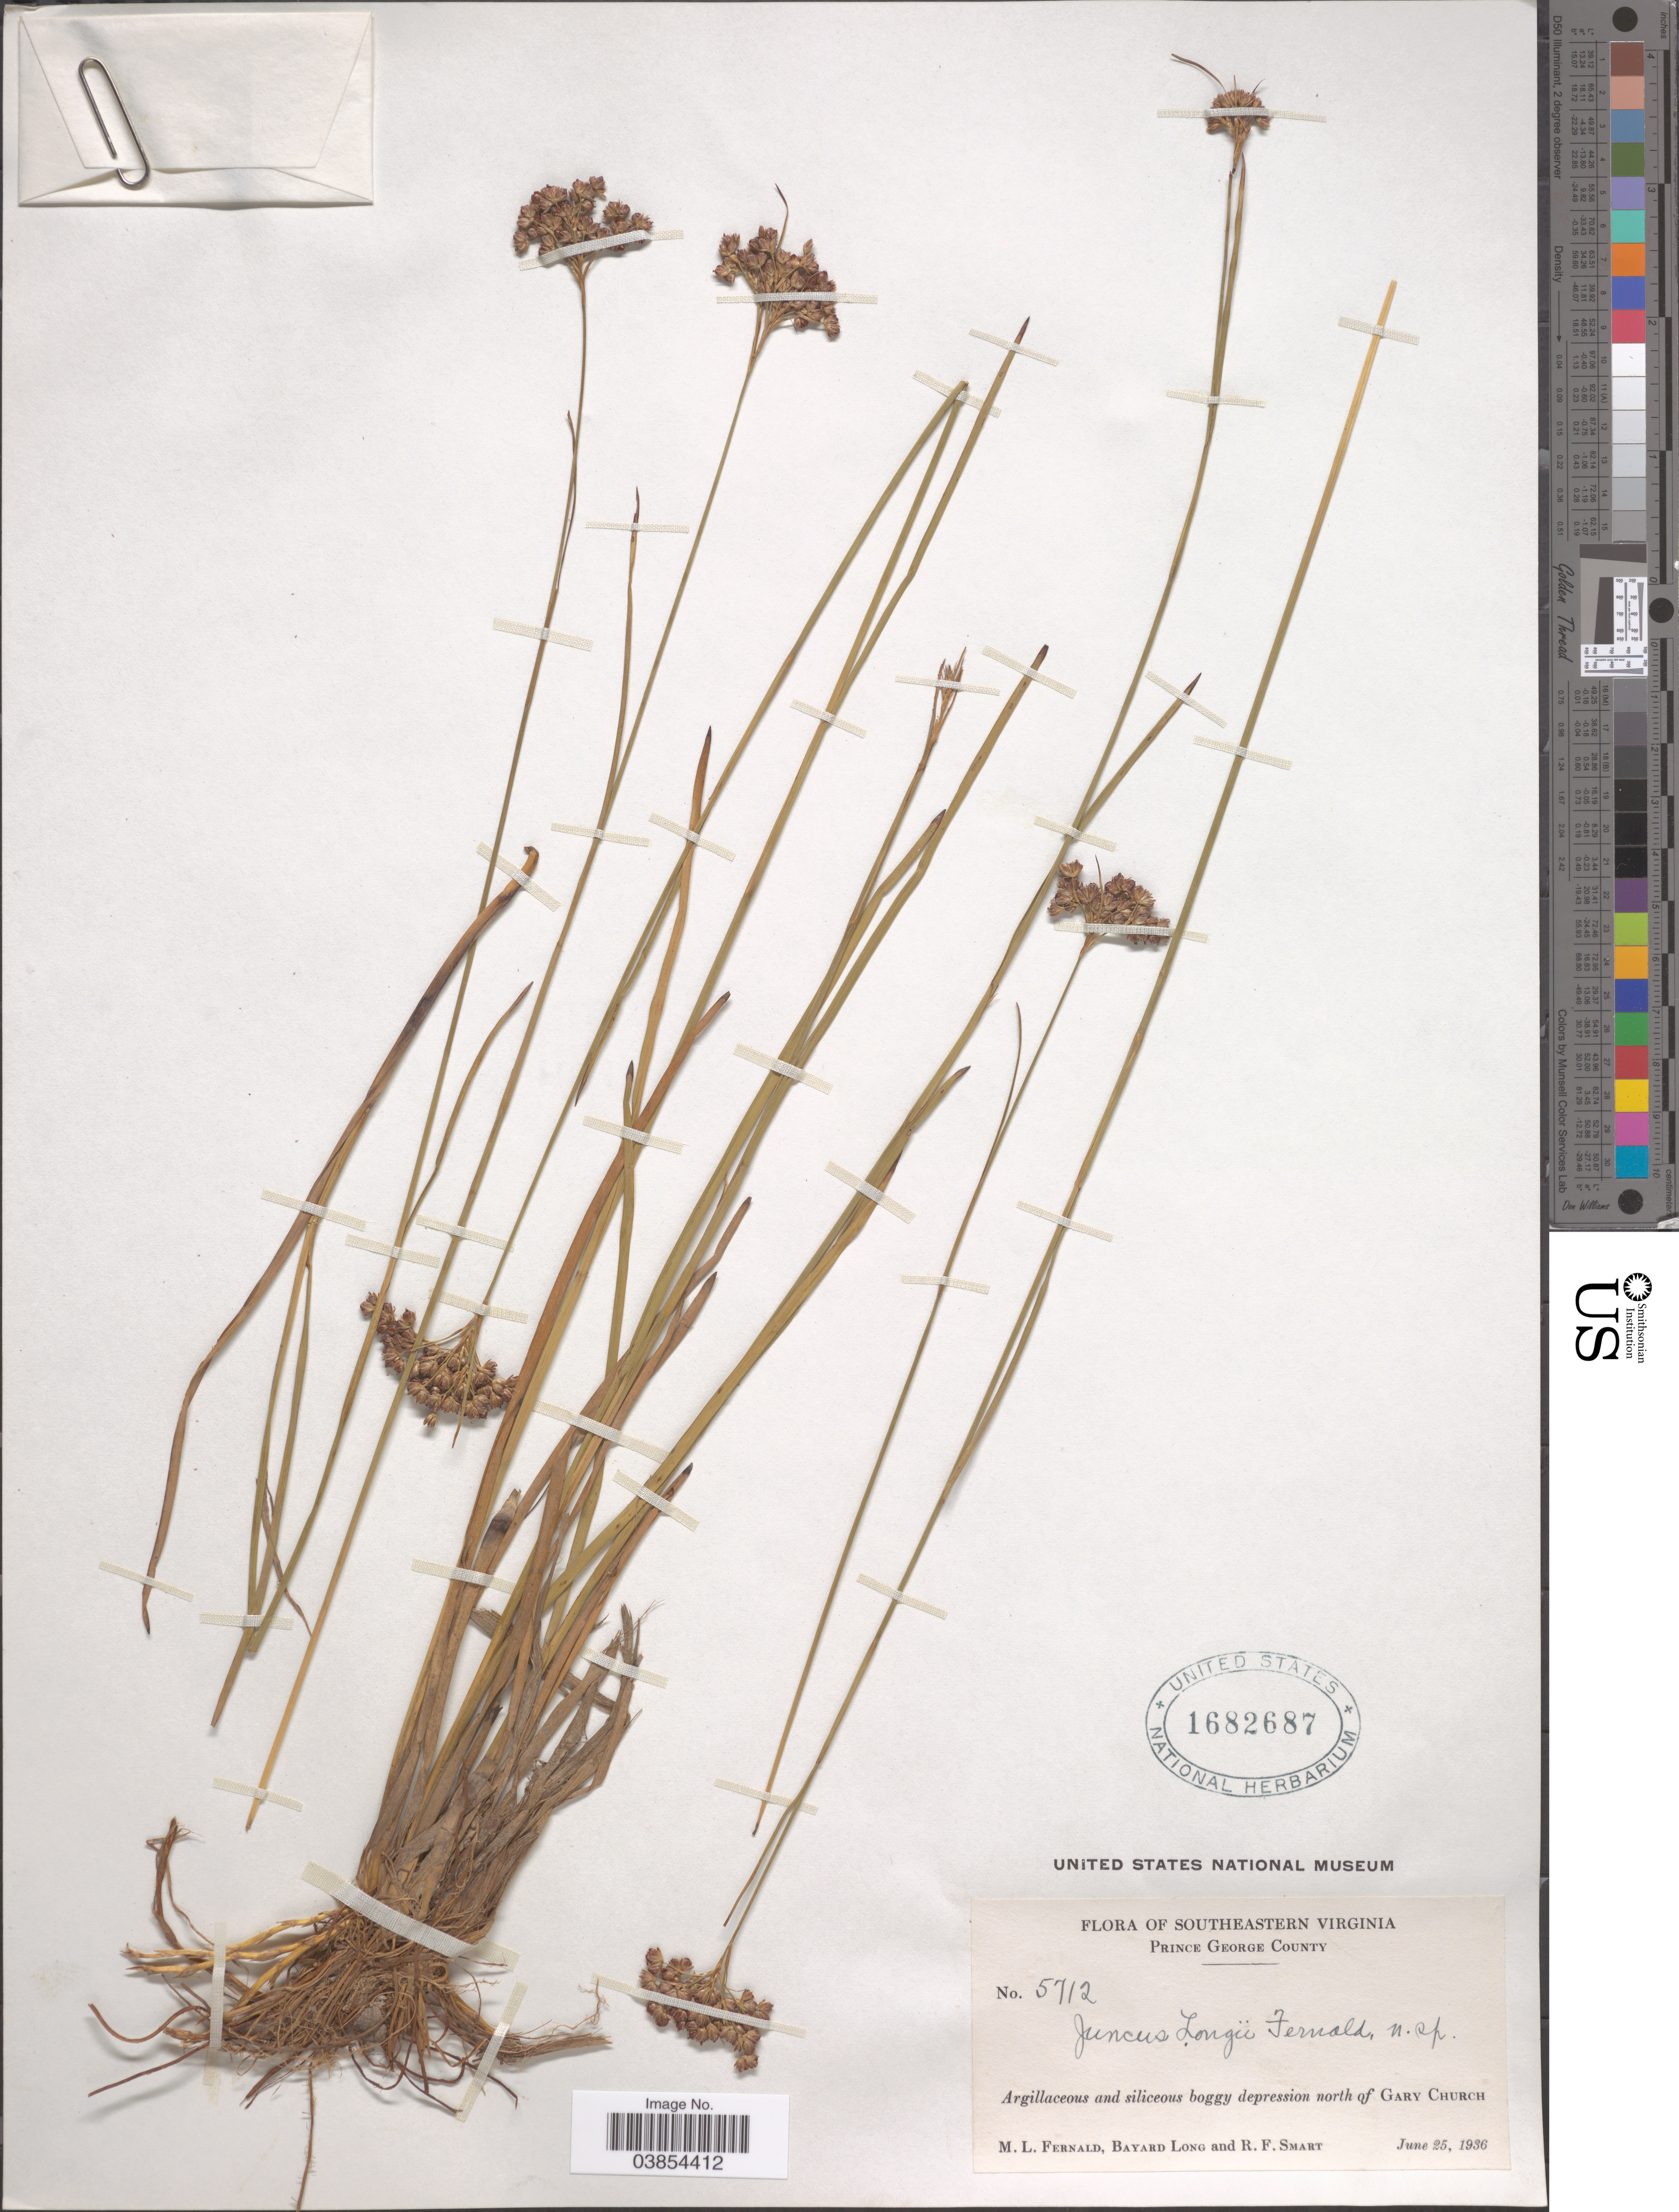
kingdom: Plantae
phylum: Tracheophyta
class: Liliopsida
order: Poales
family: Juncaceae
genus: Juncus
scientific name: Juncus longii Fernald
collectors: M. L. Fernald, B. Long & R. Smart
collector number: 5712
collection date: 1936-06-25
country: United States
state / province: Virginia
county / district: Prince George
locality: Southeastern Virginia, Prince George County. North of Gary Church.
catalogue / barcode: US 1682687